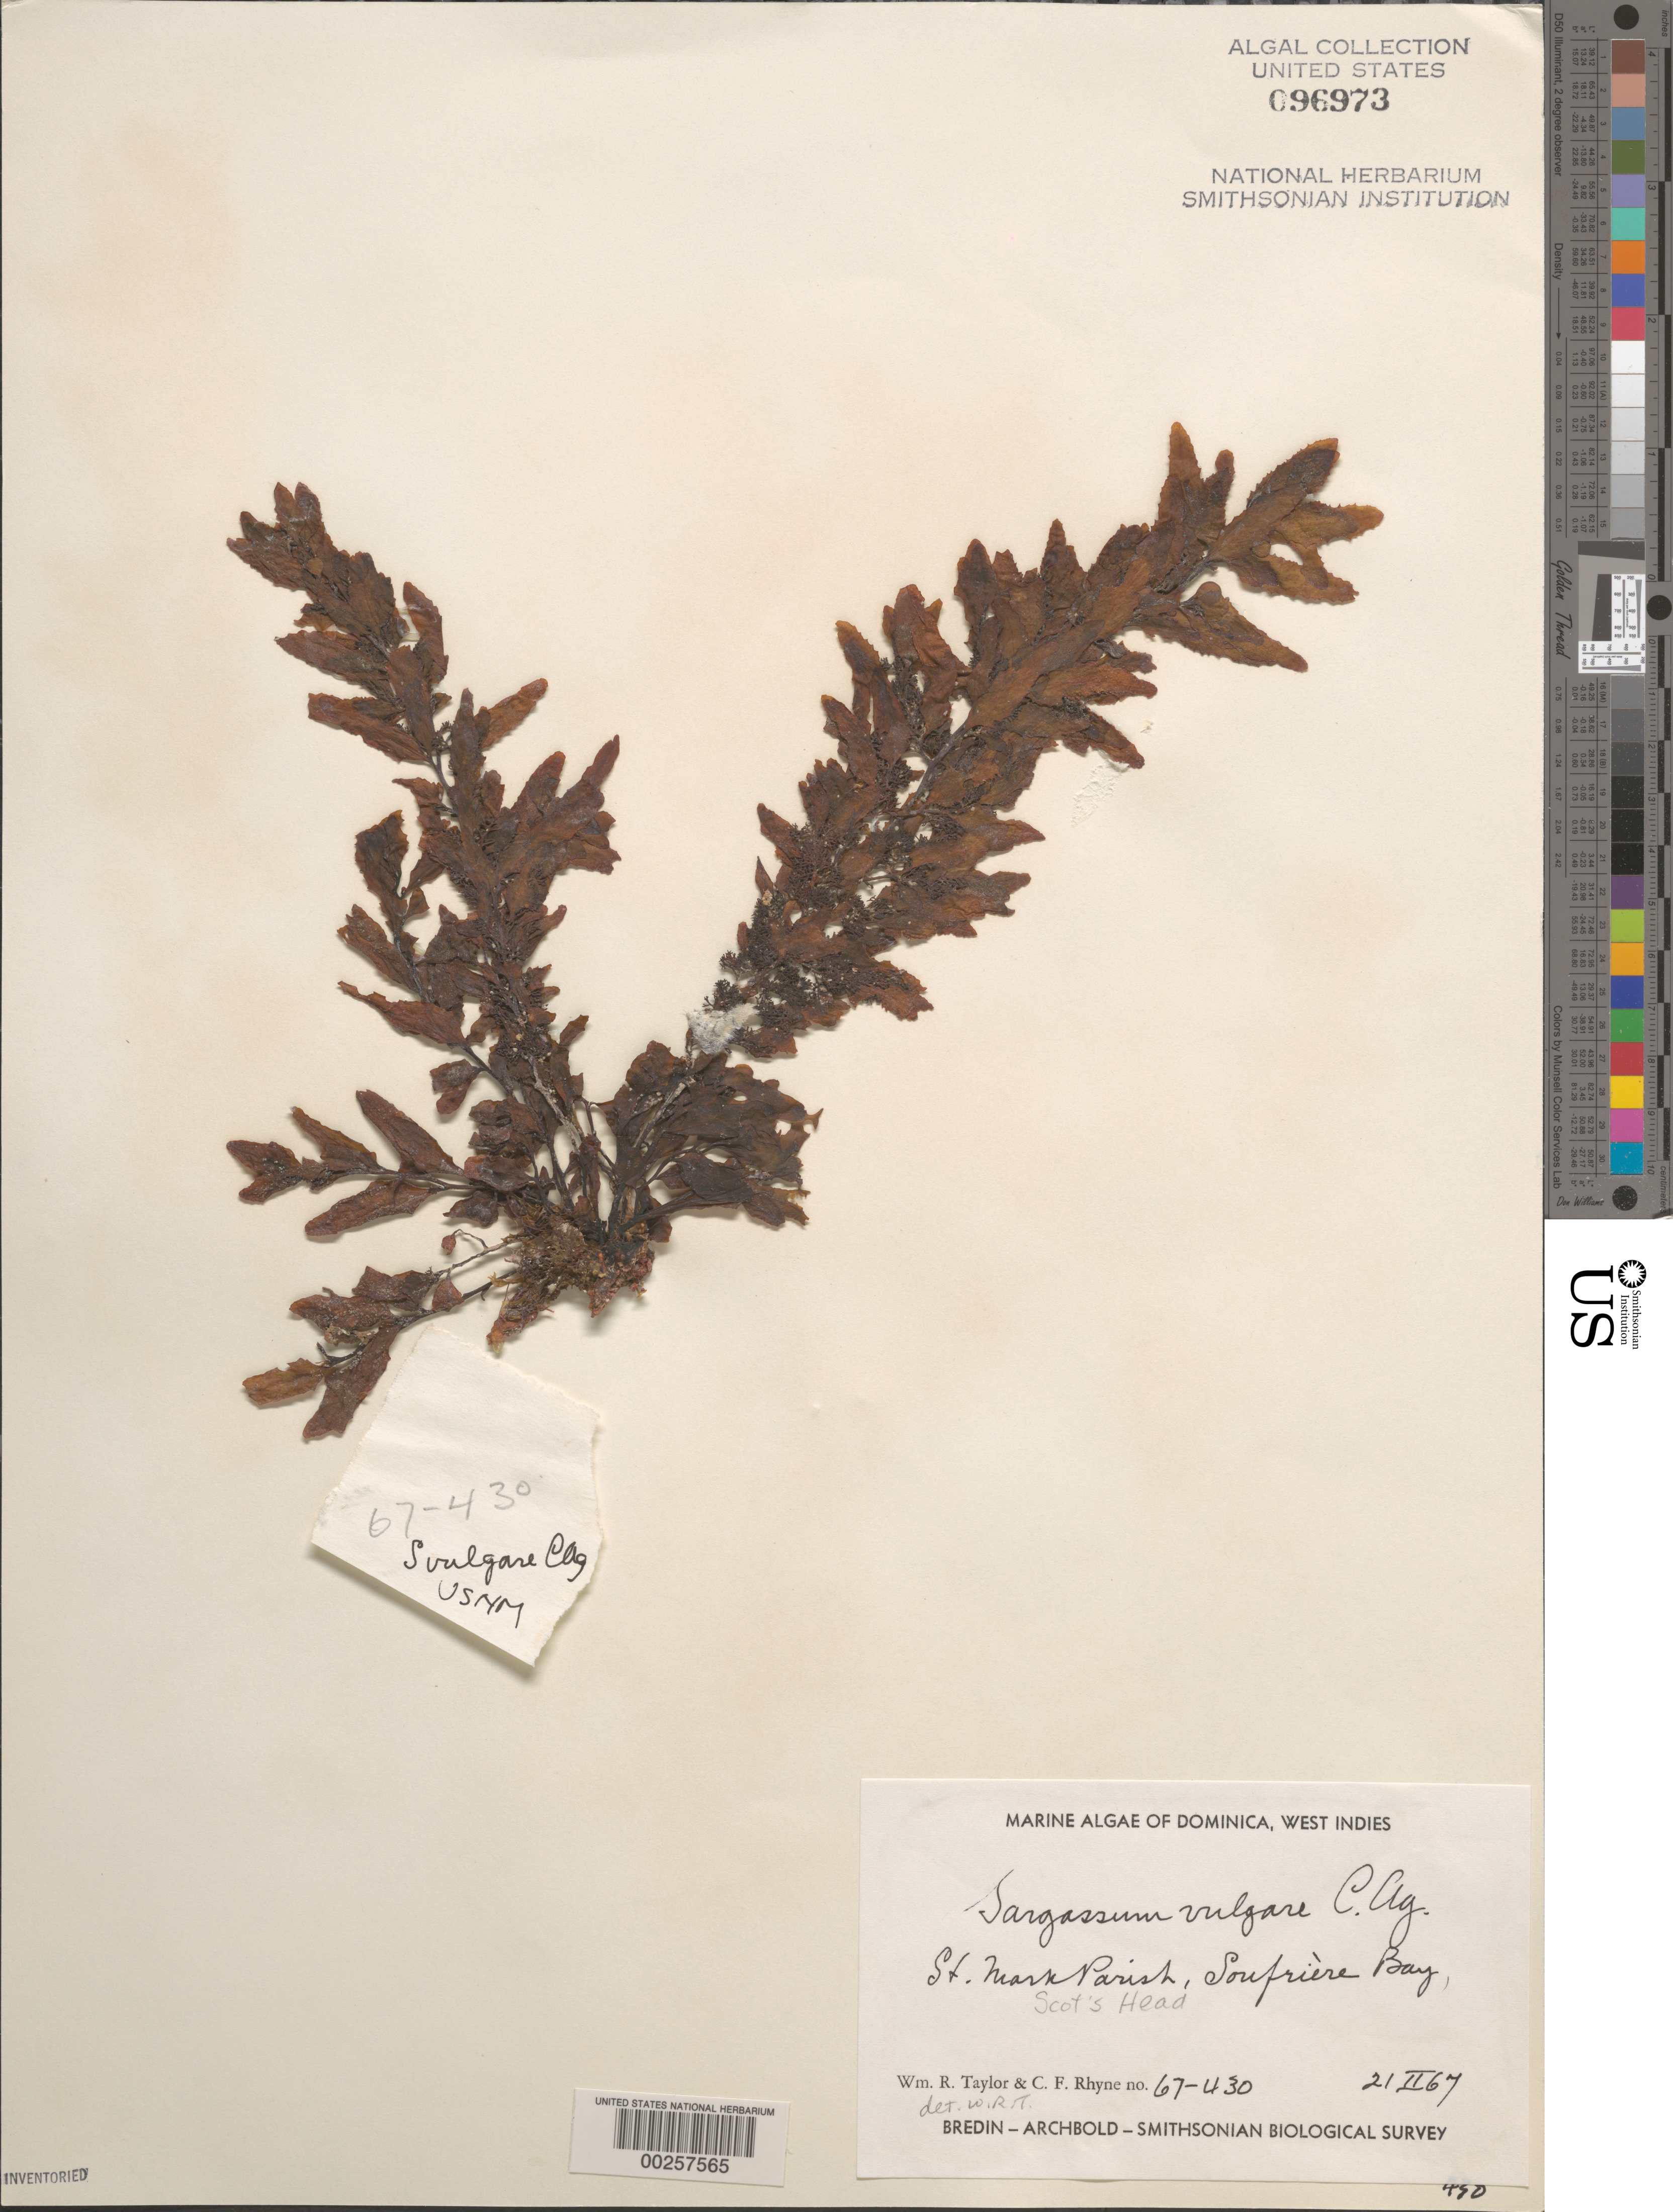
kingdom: Chromista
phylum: Ochrophyta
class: Phaeophyceae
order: Fucales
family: Sargassaceae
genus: Sargassum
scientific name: Sargassum vulgare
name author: C. Agardh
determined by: Taylor, William R.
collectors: W. R. Taylor & C. Rhyne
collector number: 67-430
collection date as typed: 21 Feb 1967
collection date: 1967-02-21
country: Dominica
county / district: St. Mark's Parish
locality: Scots Head, Soufriere Bay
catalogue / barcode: US 96973